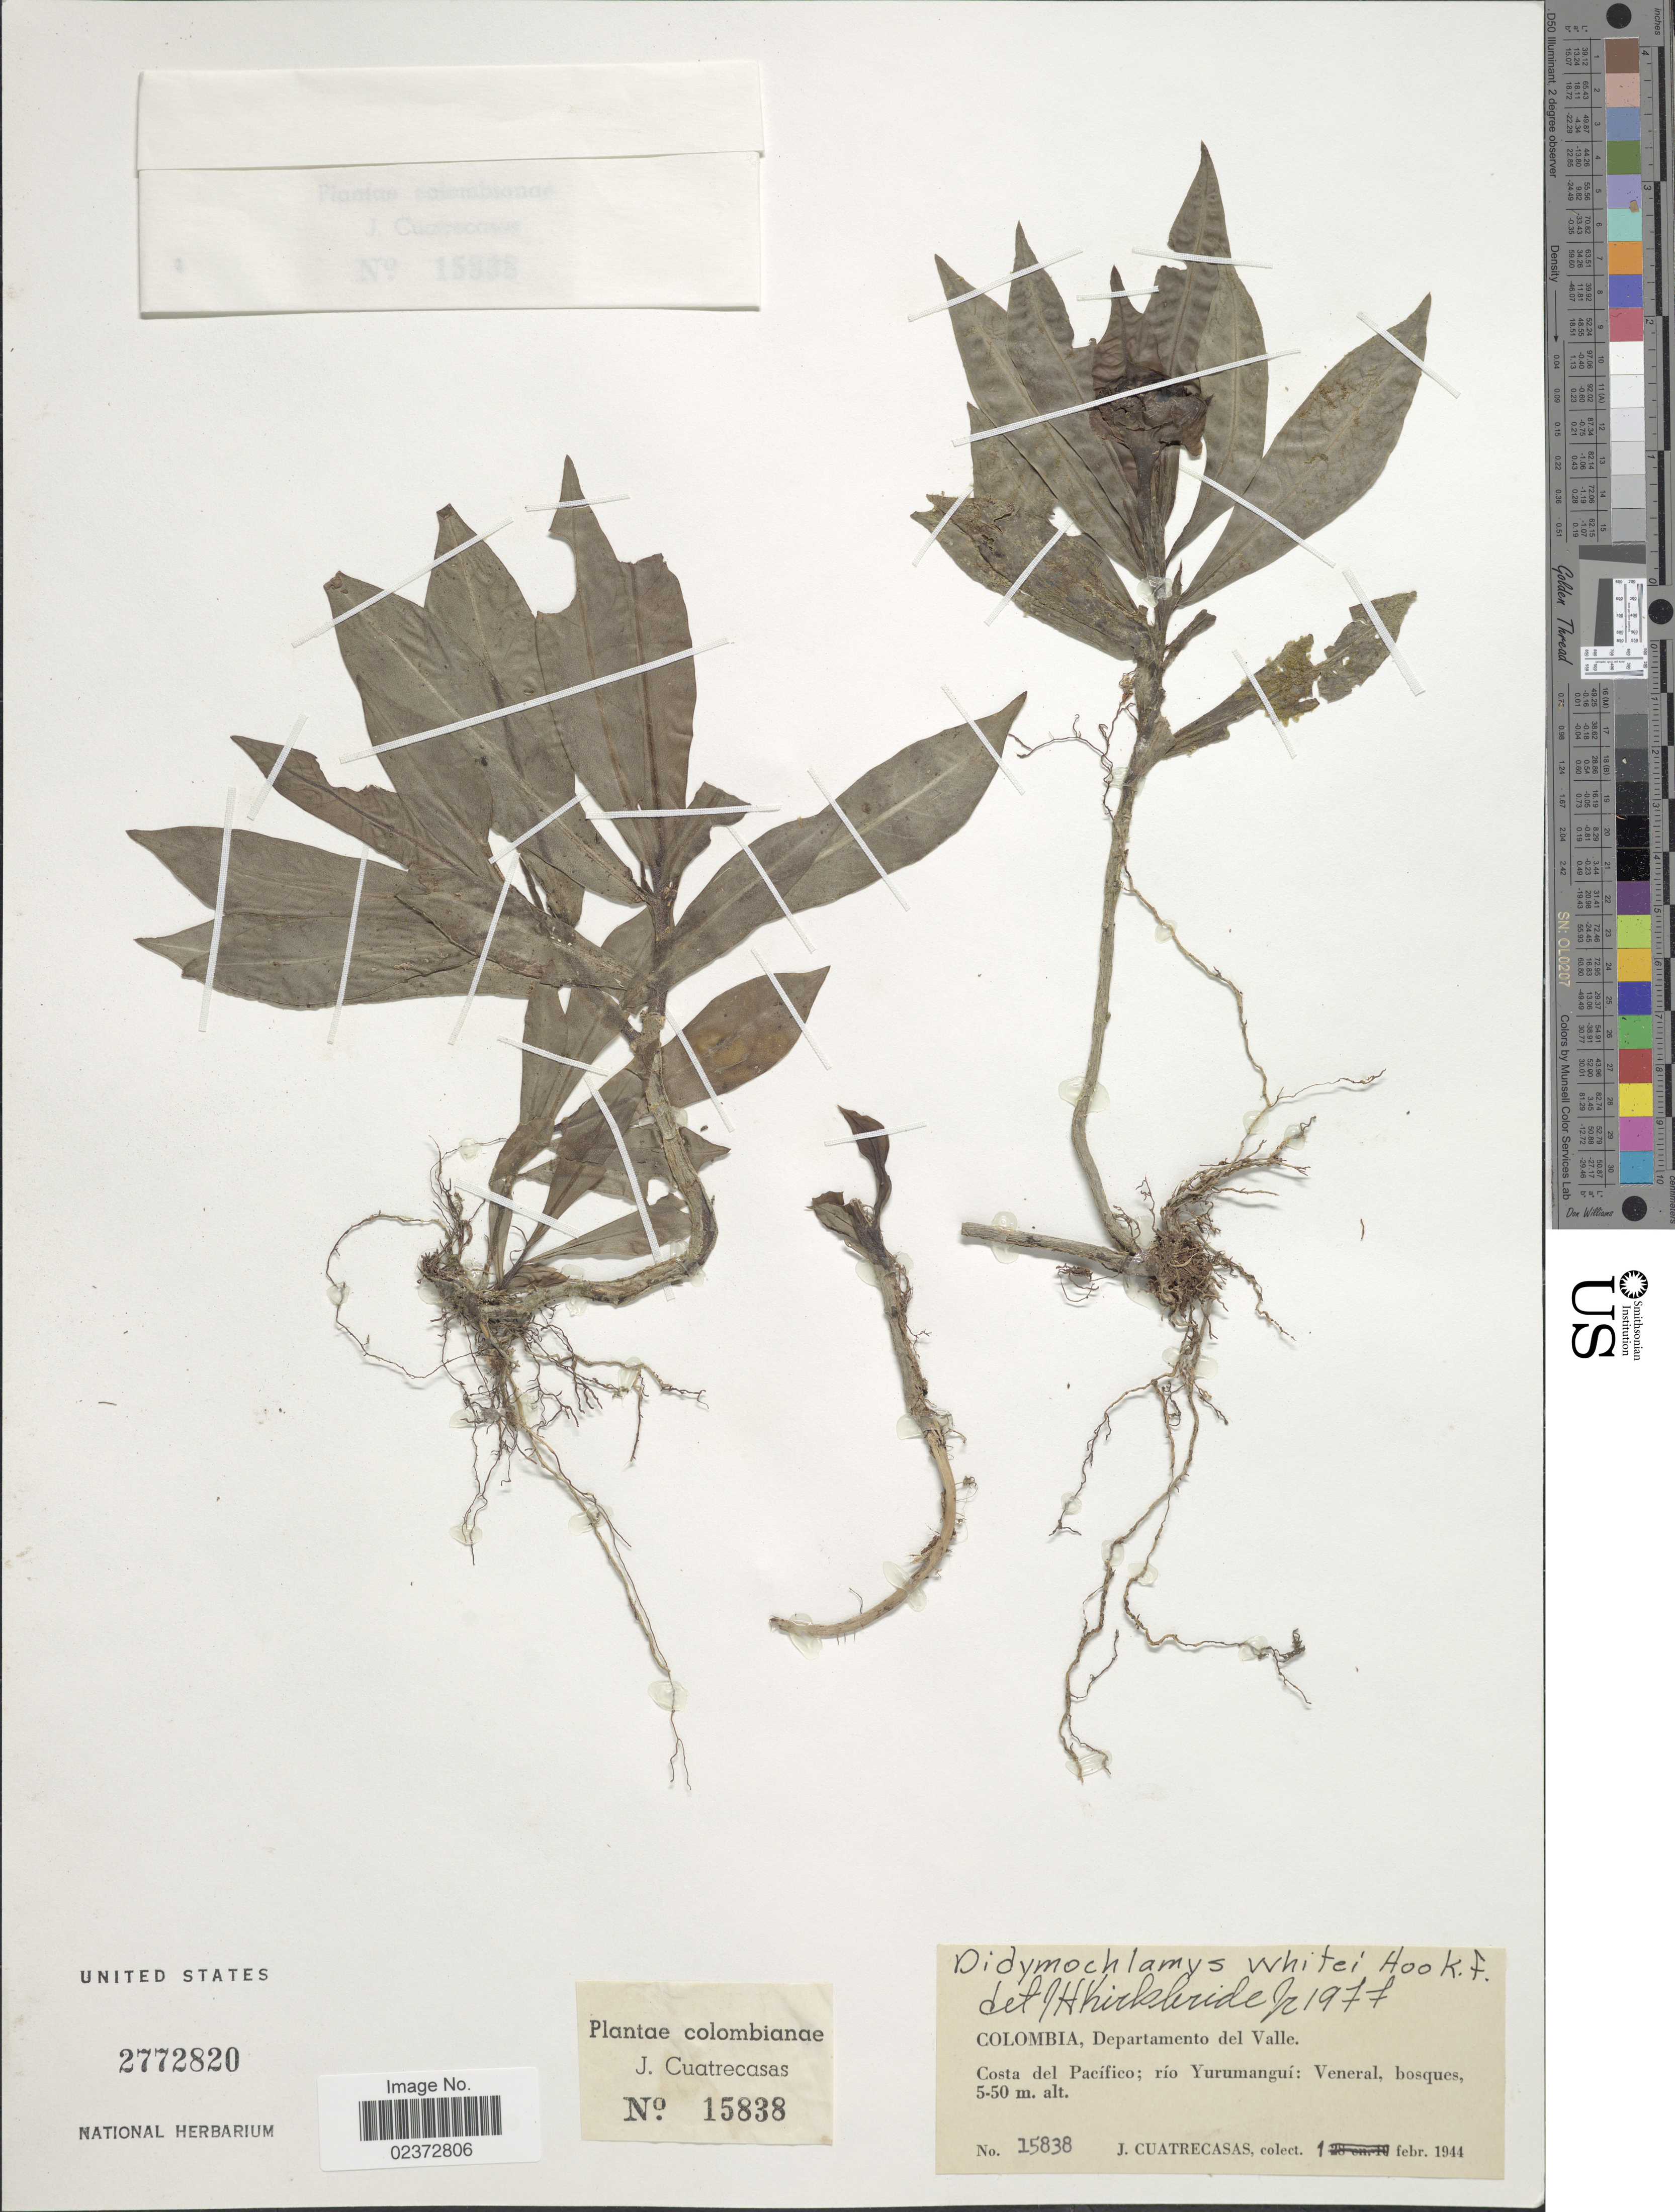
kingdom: Plantae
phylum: Tracheophyta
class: Magnoliopsida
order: Gentianales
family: Rubiaceae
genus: Didymochlamys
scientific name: Didymochlamys whitei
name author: Hook. f.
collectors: J. Cuatrecasas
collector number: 15838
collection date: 1944-02-01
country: Colombia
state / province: Valle del Cauca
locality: Costa del Pacífico; río Yurumanguí: Veneral, bosques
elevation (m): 5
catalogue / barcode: US 2772820